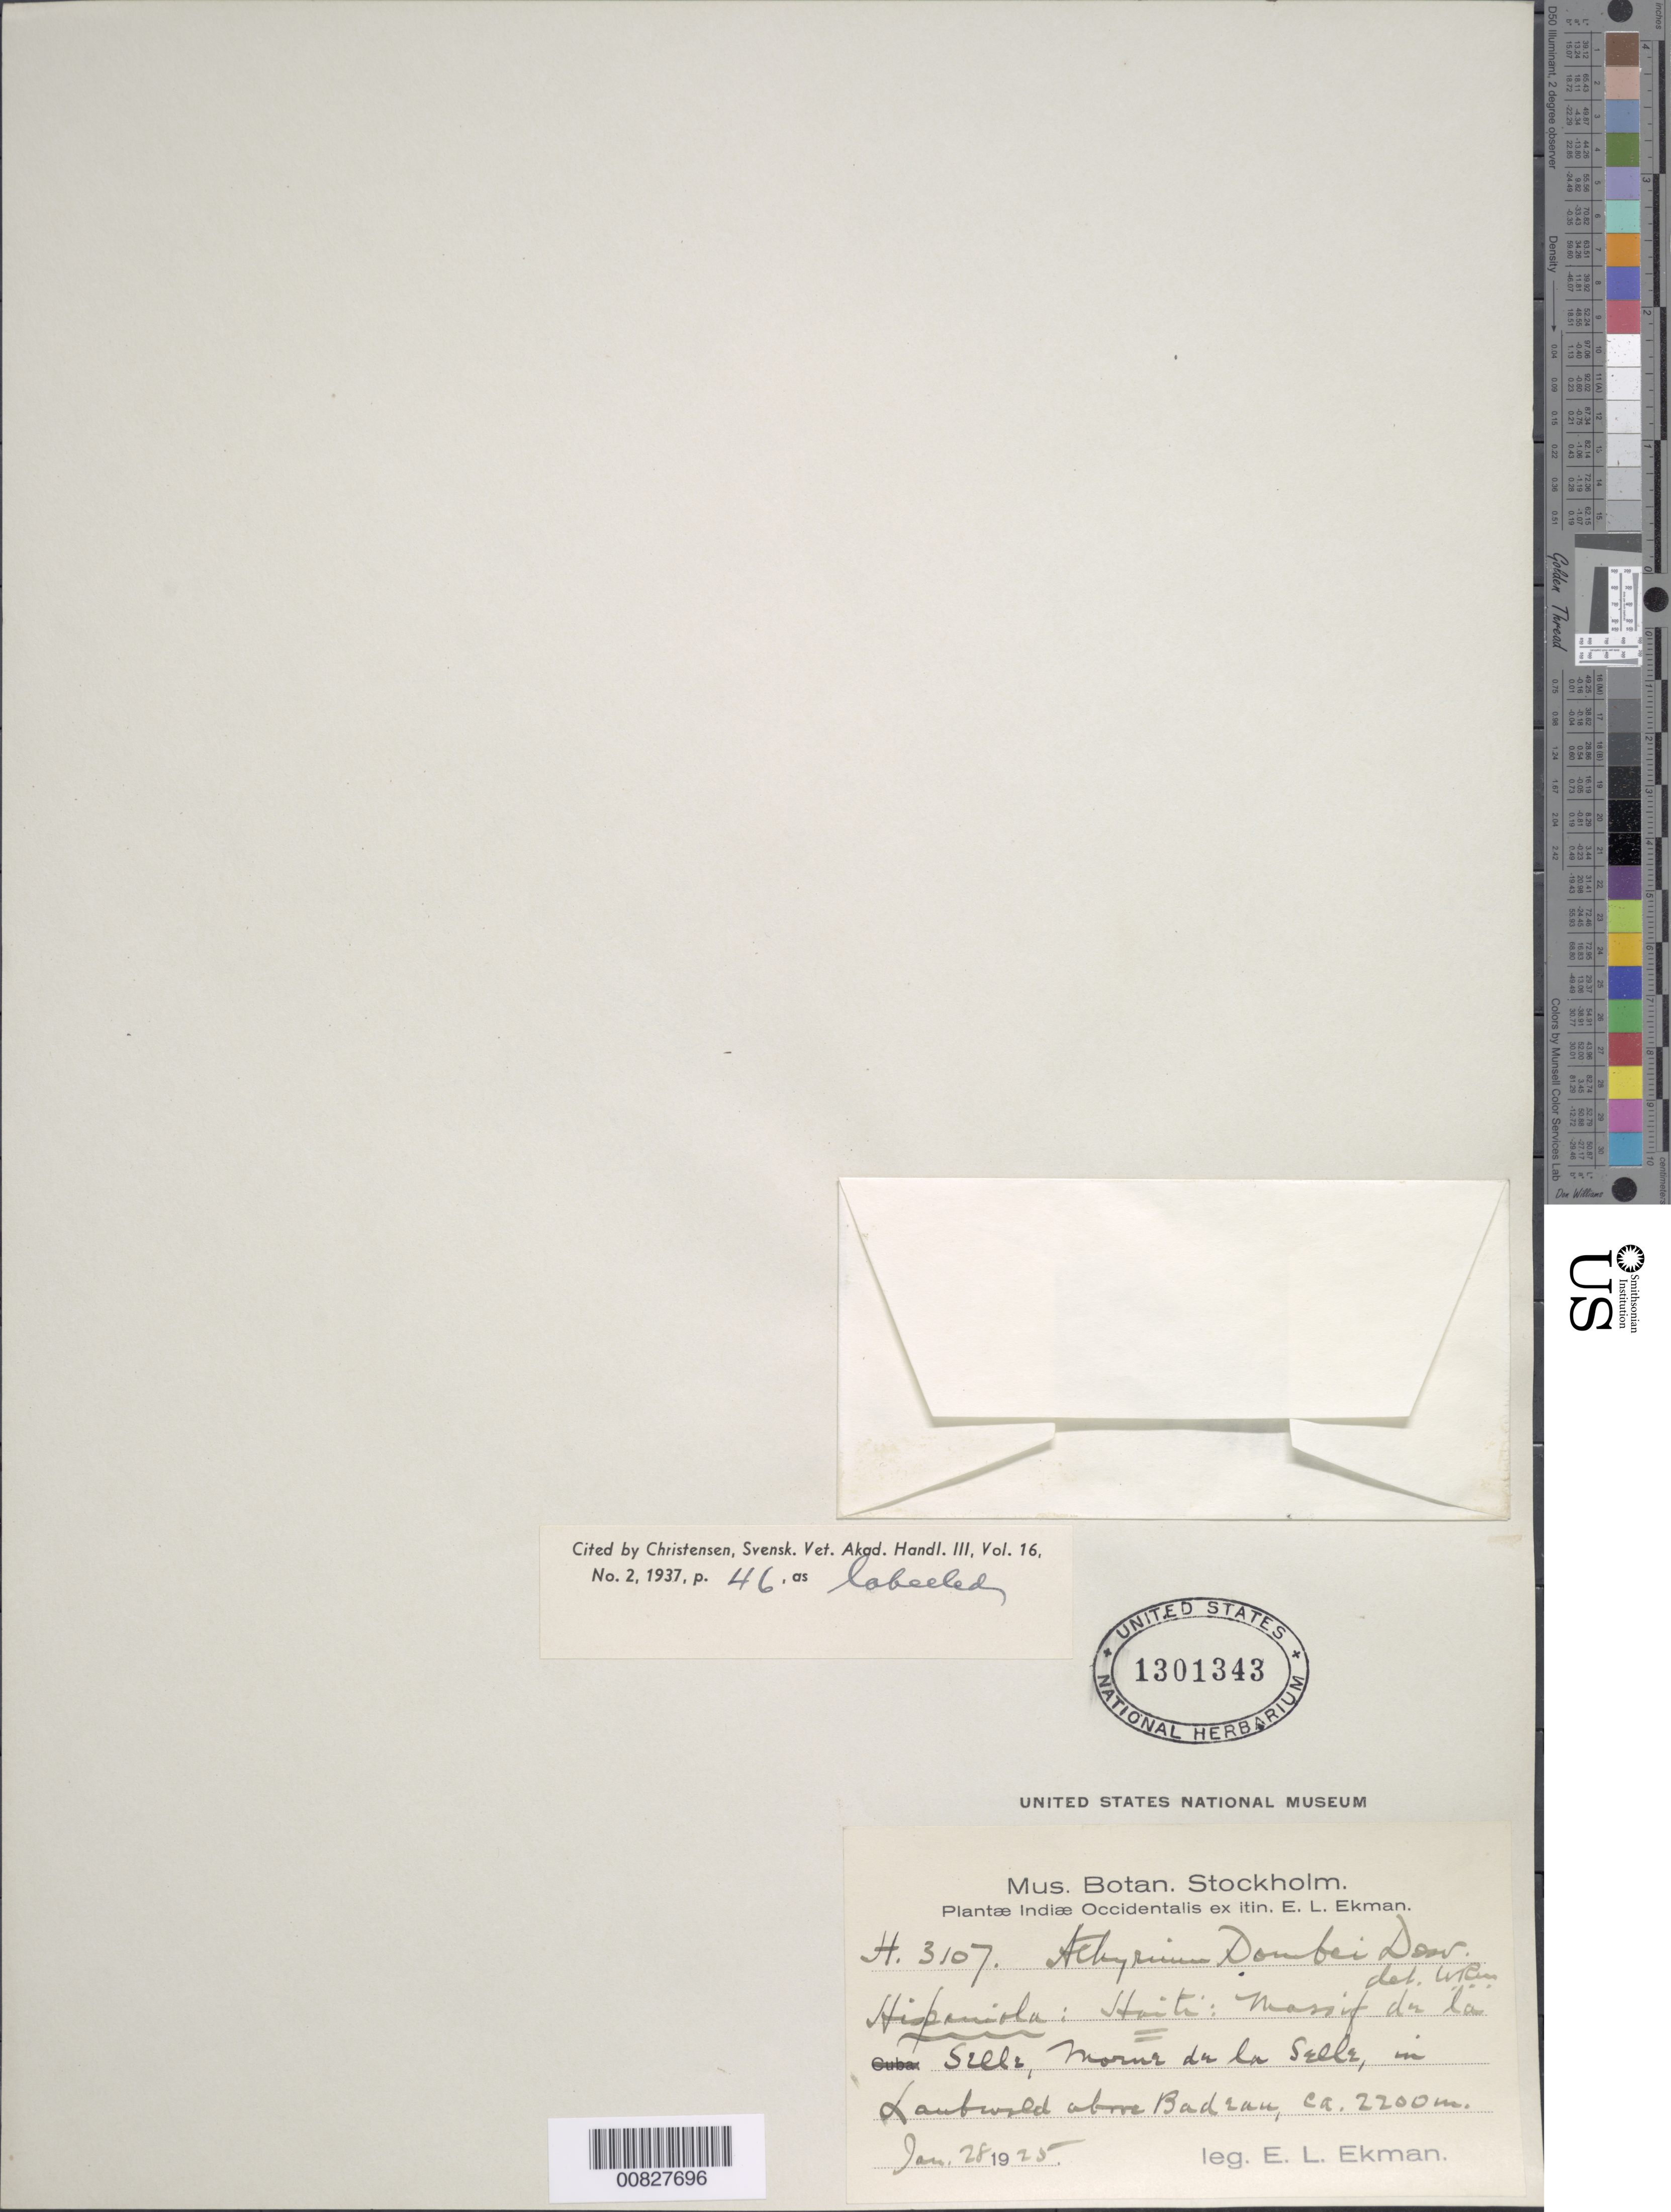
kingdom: Plantae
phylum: Tracheophyta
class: Polypodiopsida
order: Polypodiales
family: Athyriaceae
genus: Athyrium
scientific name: Athyrium dombei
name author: (Desv.) C. Chr.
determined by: Christensen, C. F. A.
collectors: E. L. Ekman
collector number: H 3107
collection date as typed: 28 Jan 1925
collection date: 1925-01-28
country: Haiti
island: Hispaniola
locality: Massif de la Selle, Morne de la Selle, Laubwald above Badeau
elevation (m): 2200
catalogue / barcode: US 1301343